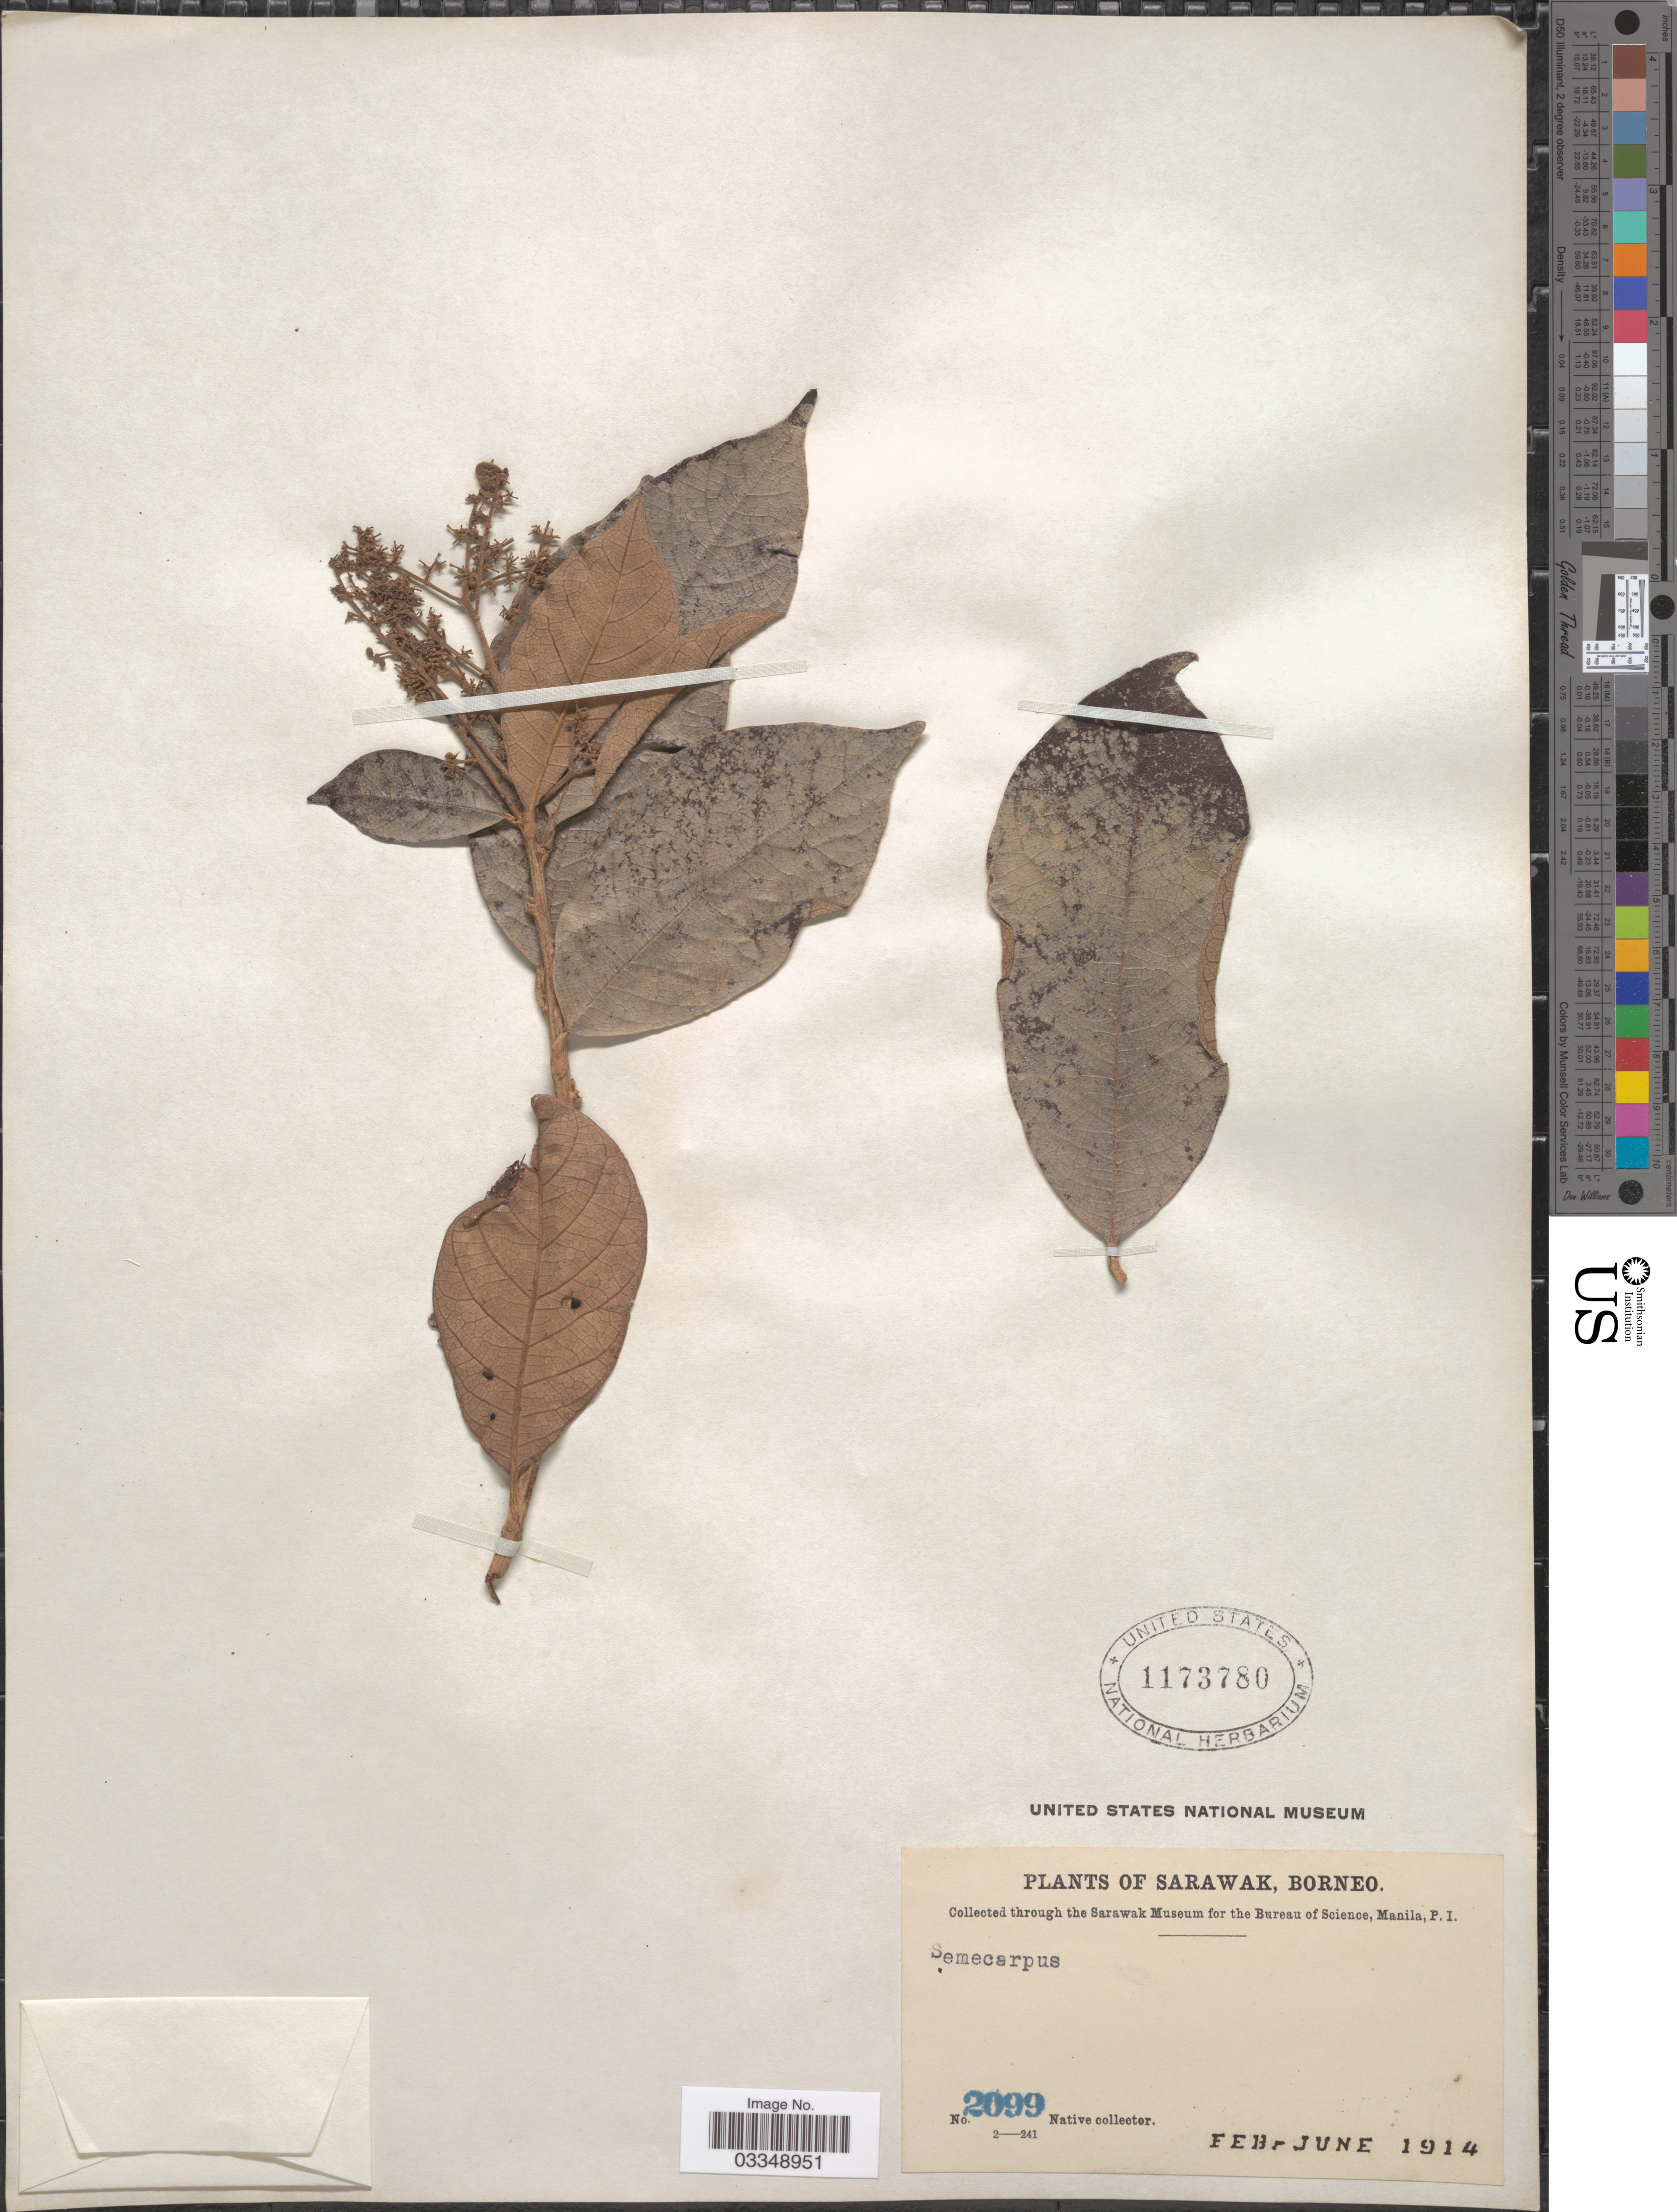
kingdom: Plantae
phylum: Tracheophyta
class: Magnoliopsida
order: Sapindales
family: Anacardiaceae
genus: Semecarpus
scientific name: Semecarpus sp.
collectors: Native collector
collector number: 2099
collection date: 1914-02/1914-06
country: Malaysia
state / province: Sarawak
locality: Borneo.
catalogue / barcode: US 1173780